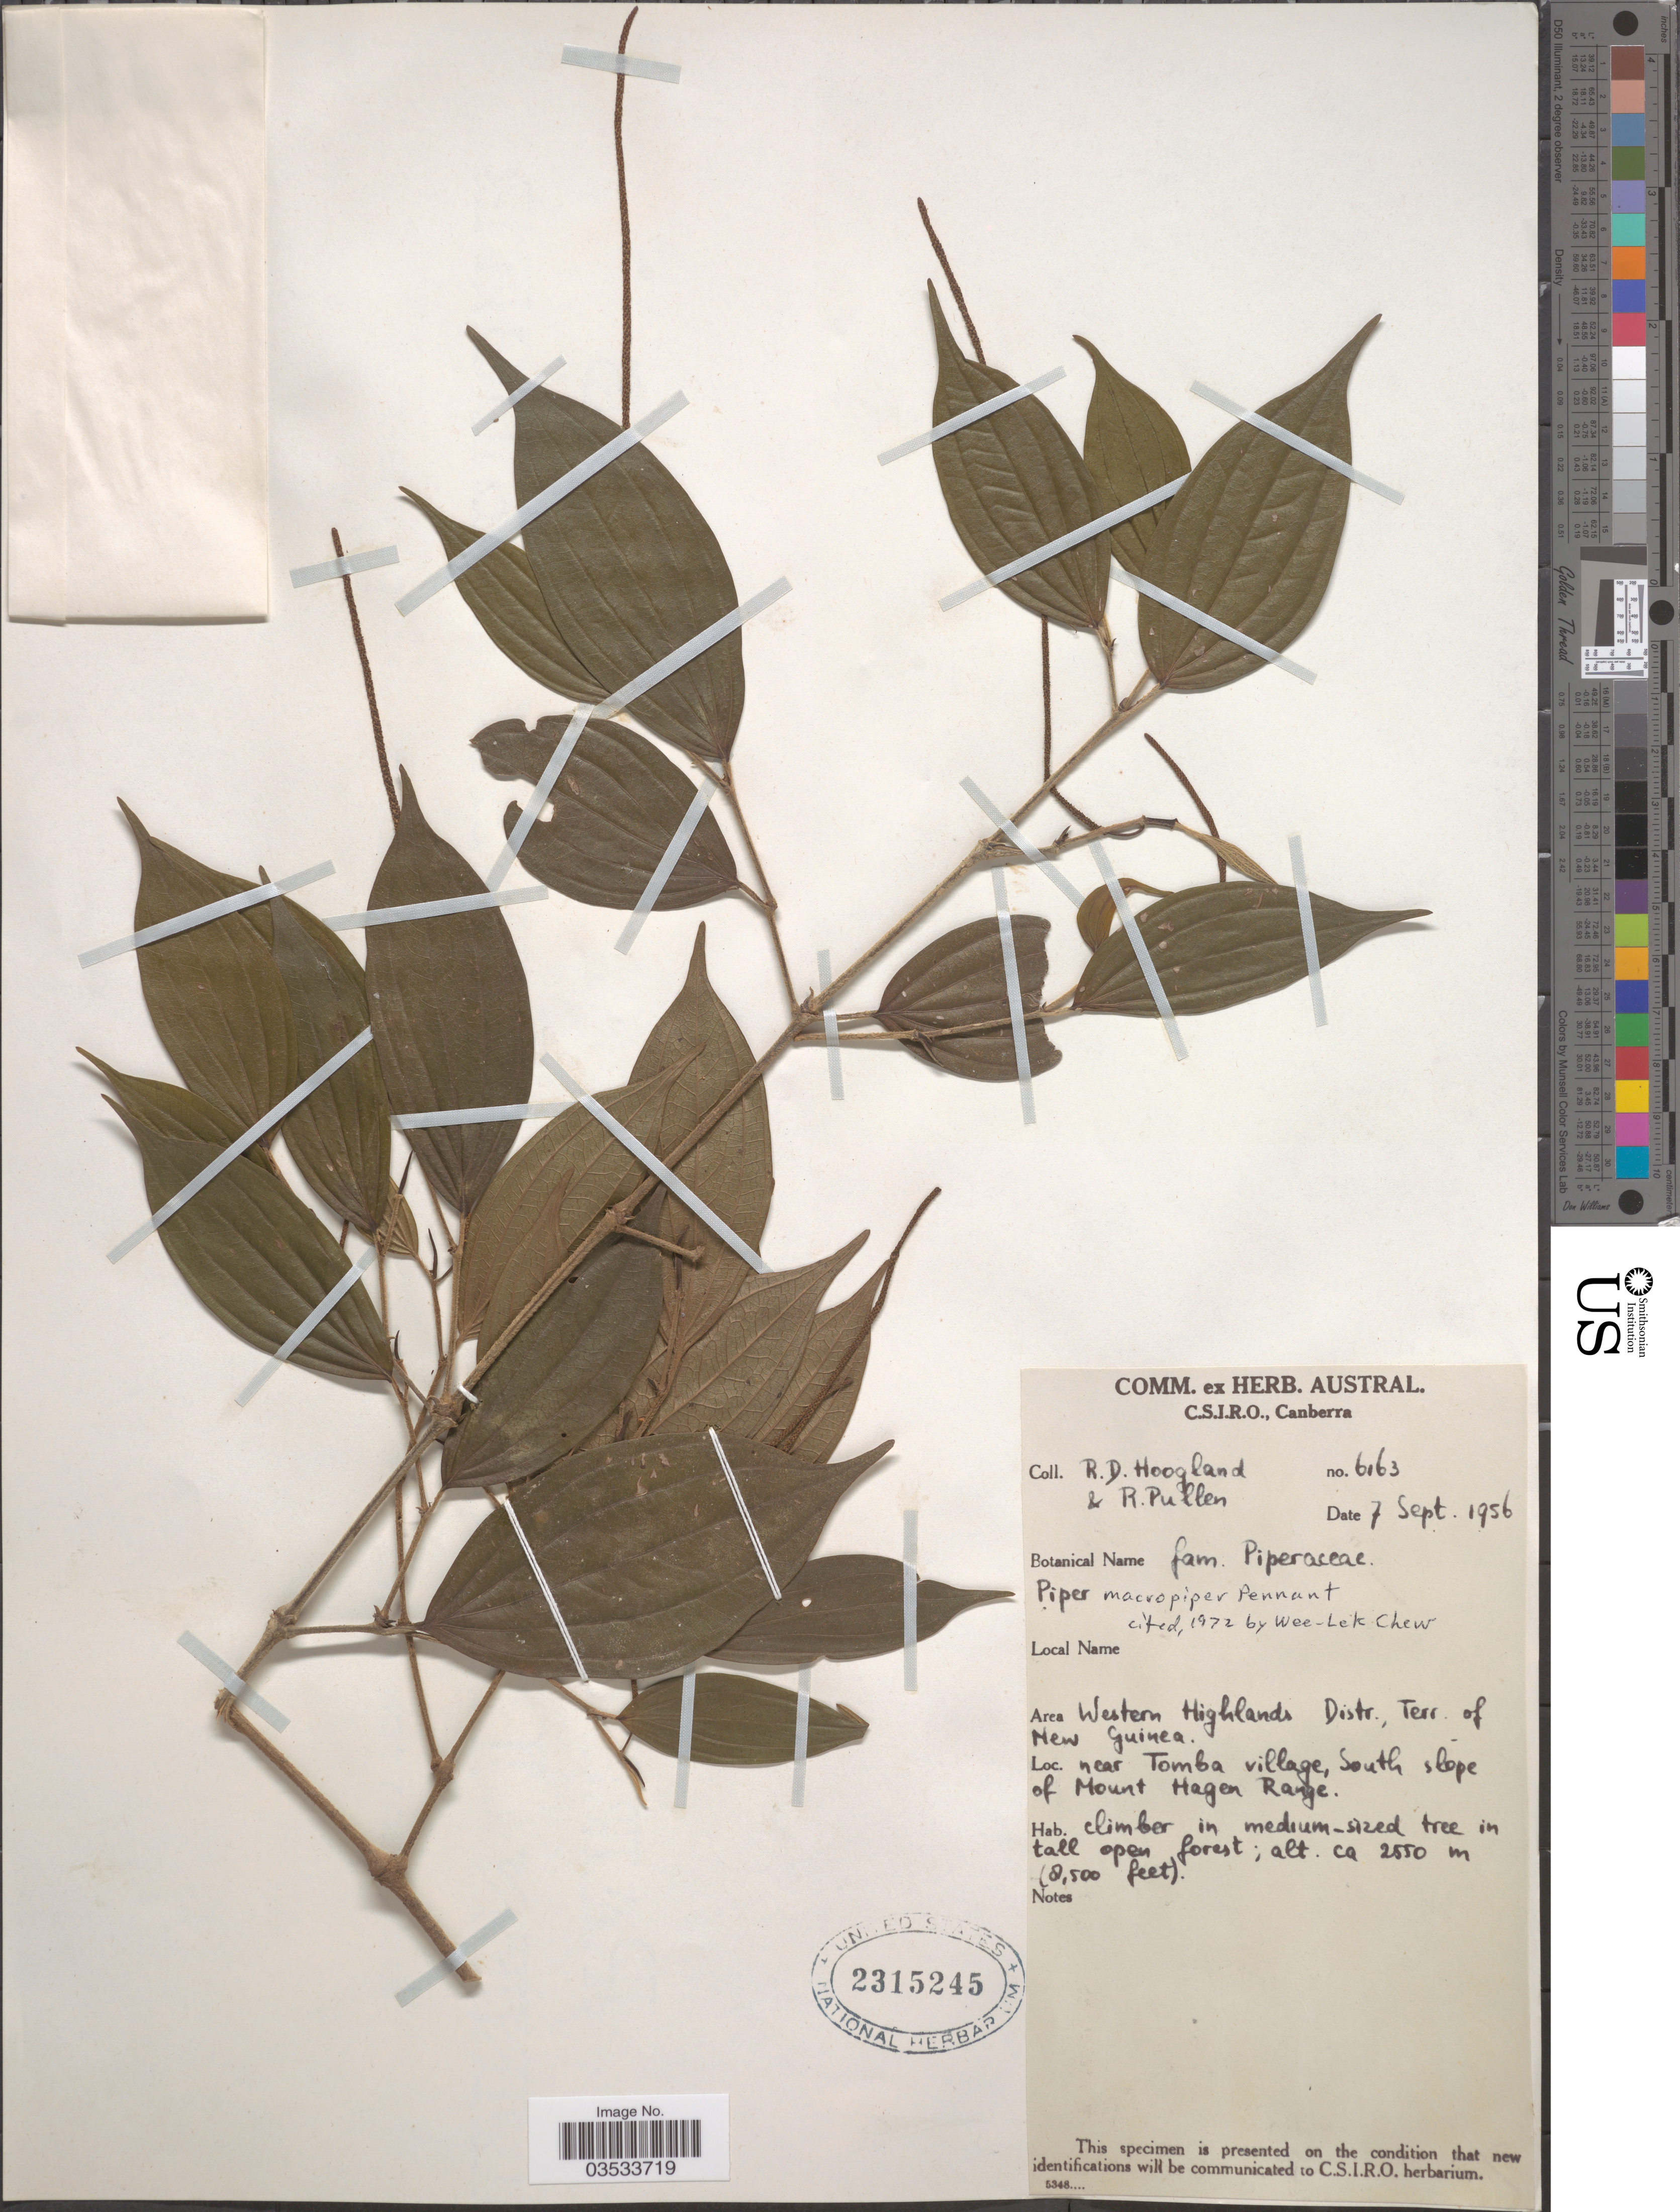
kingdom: Plantae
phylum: Tracheophyta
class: Magnoliopsida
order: Piperales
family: Piperaceae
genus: Piper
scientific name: Piper macropiper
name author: Pennant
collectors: R. D. Hoogland & R. Pullen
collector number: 6163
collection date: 1956-09-07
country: Papua New Guinea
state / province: Western Highlands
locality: Western Highlands Distr., Terr. of New Guinea. Near Tomba village, South slope of Mount Hagen Range.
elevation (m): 2550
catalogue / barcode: US 2315245